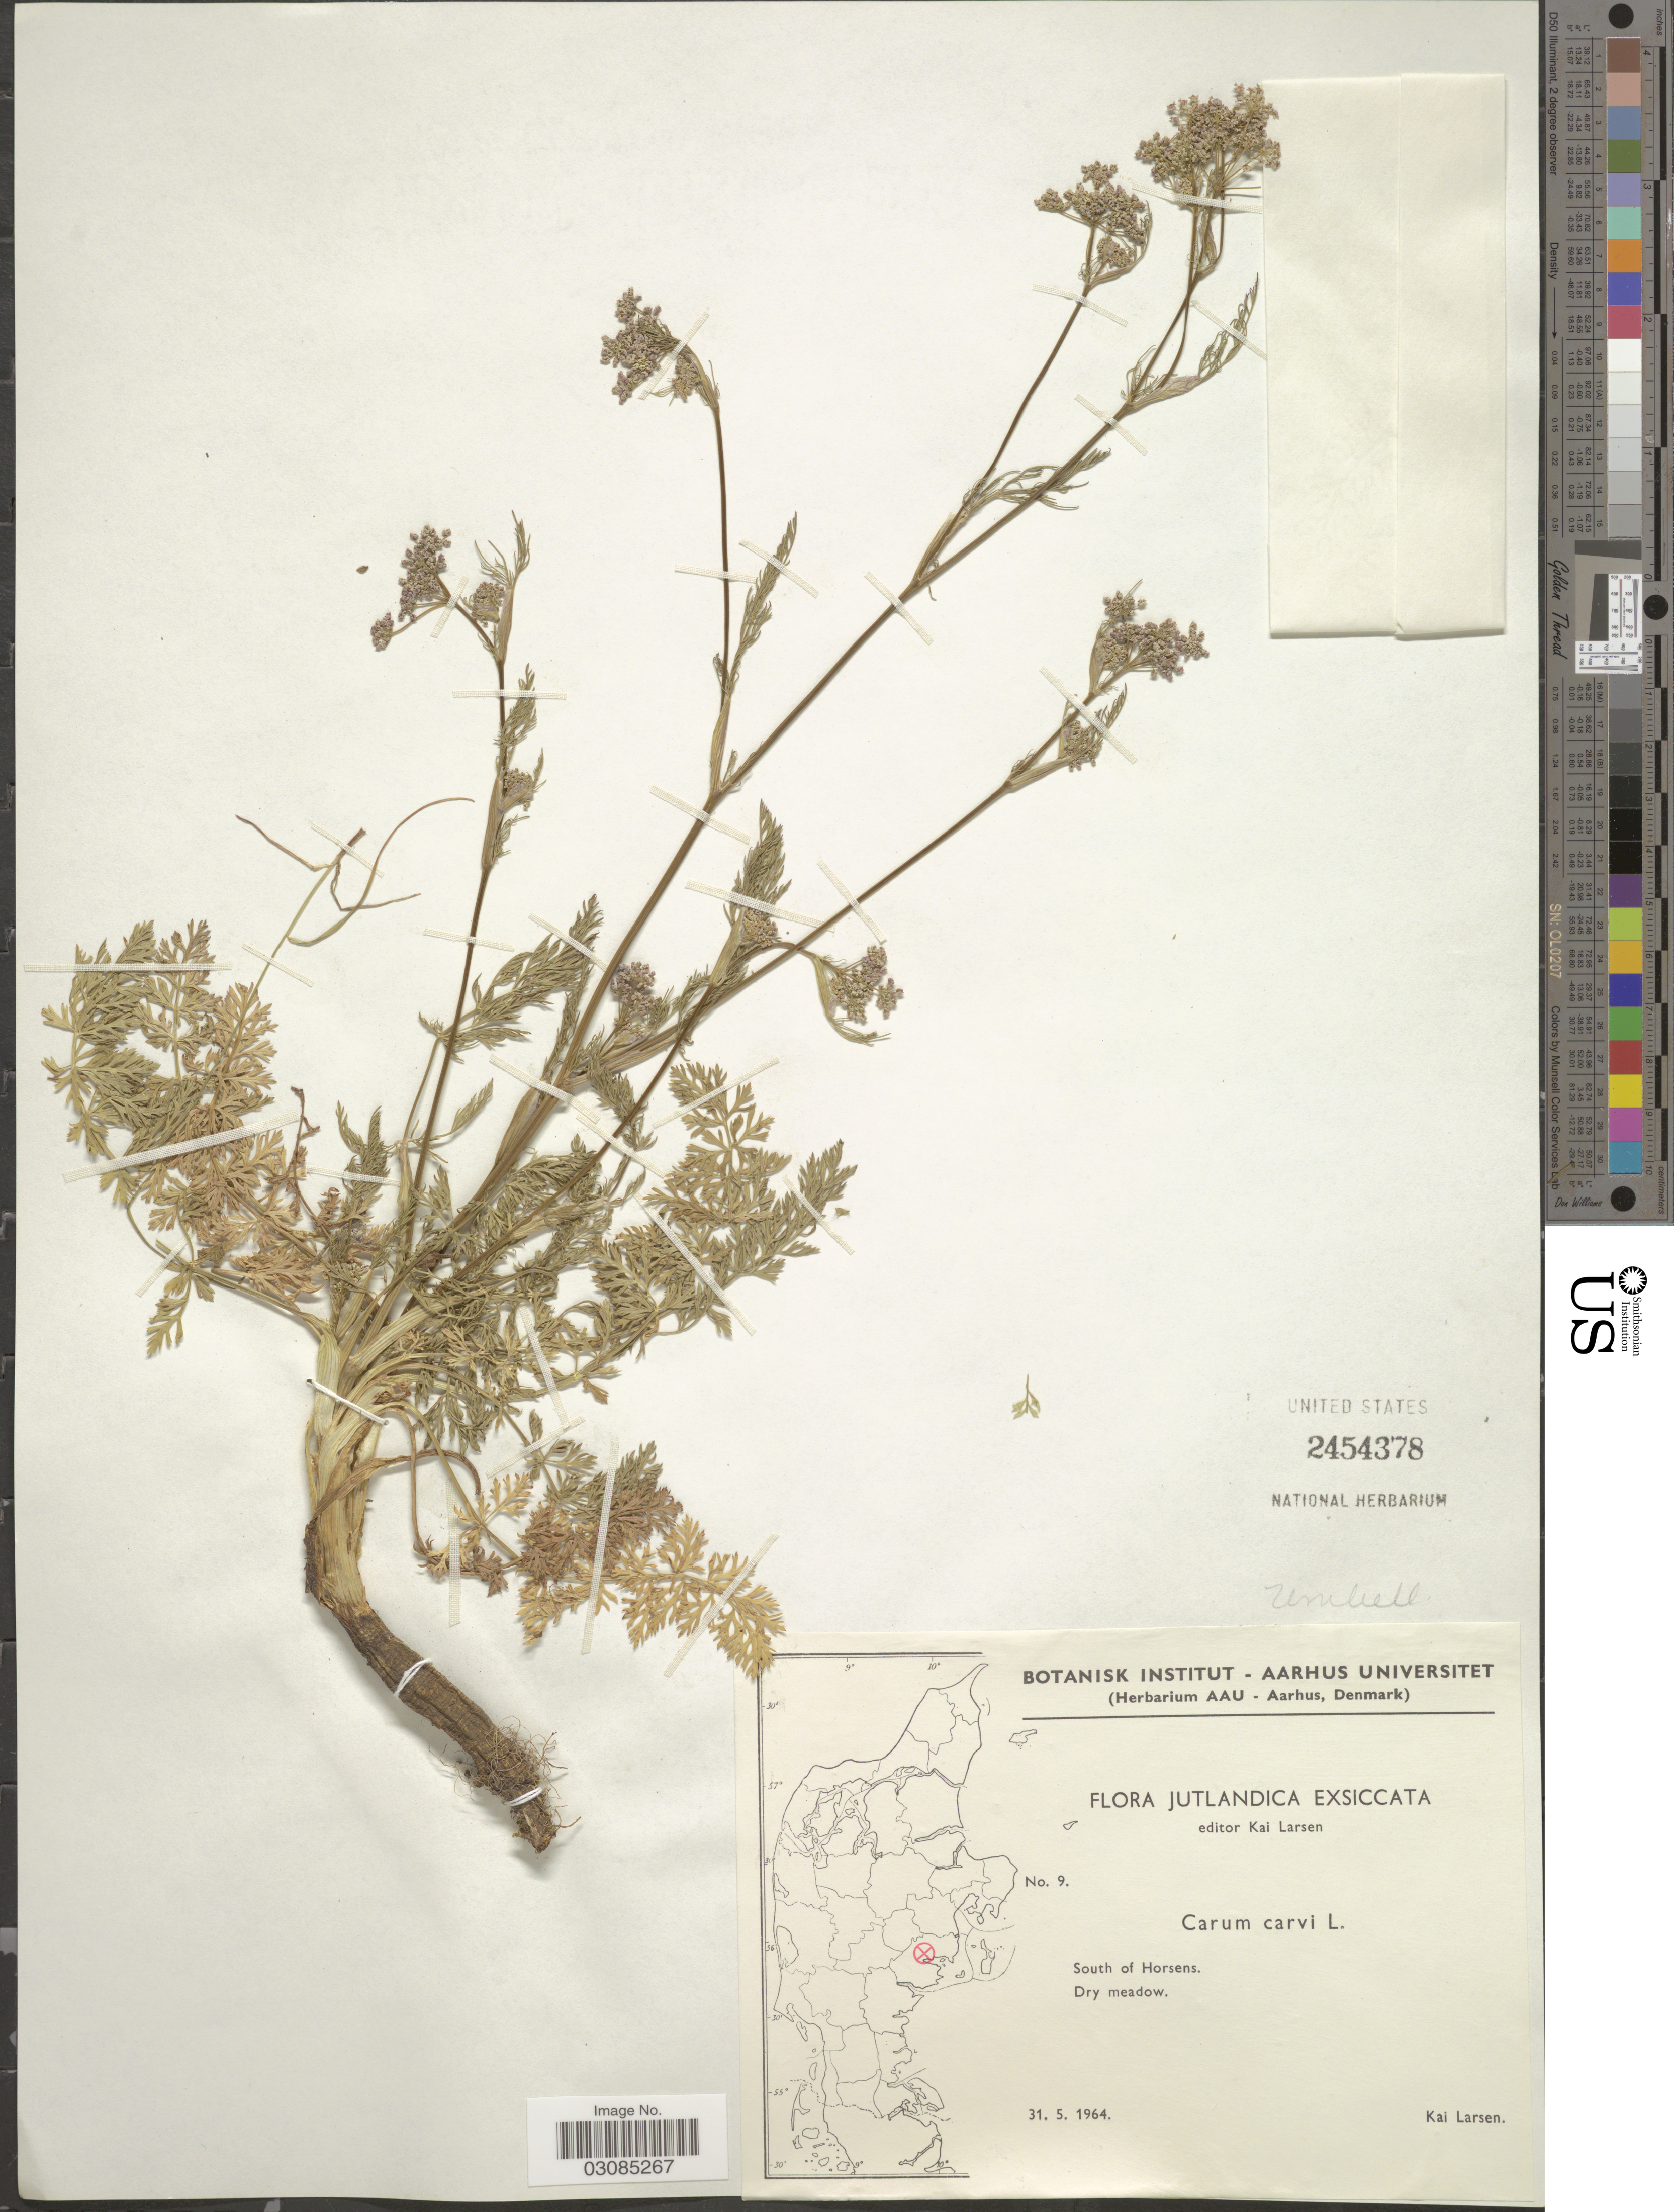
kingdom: Plantae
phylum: Tracheophyta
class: Magnoliopsida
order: Apiales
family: Apiaceae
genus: Carum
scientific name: Carum carvi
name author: L.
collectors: K. Larsen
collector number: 9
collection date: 1964-05-31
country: Denmark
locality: Jutlandica. South of Horsens.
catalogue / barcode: US 2454378